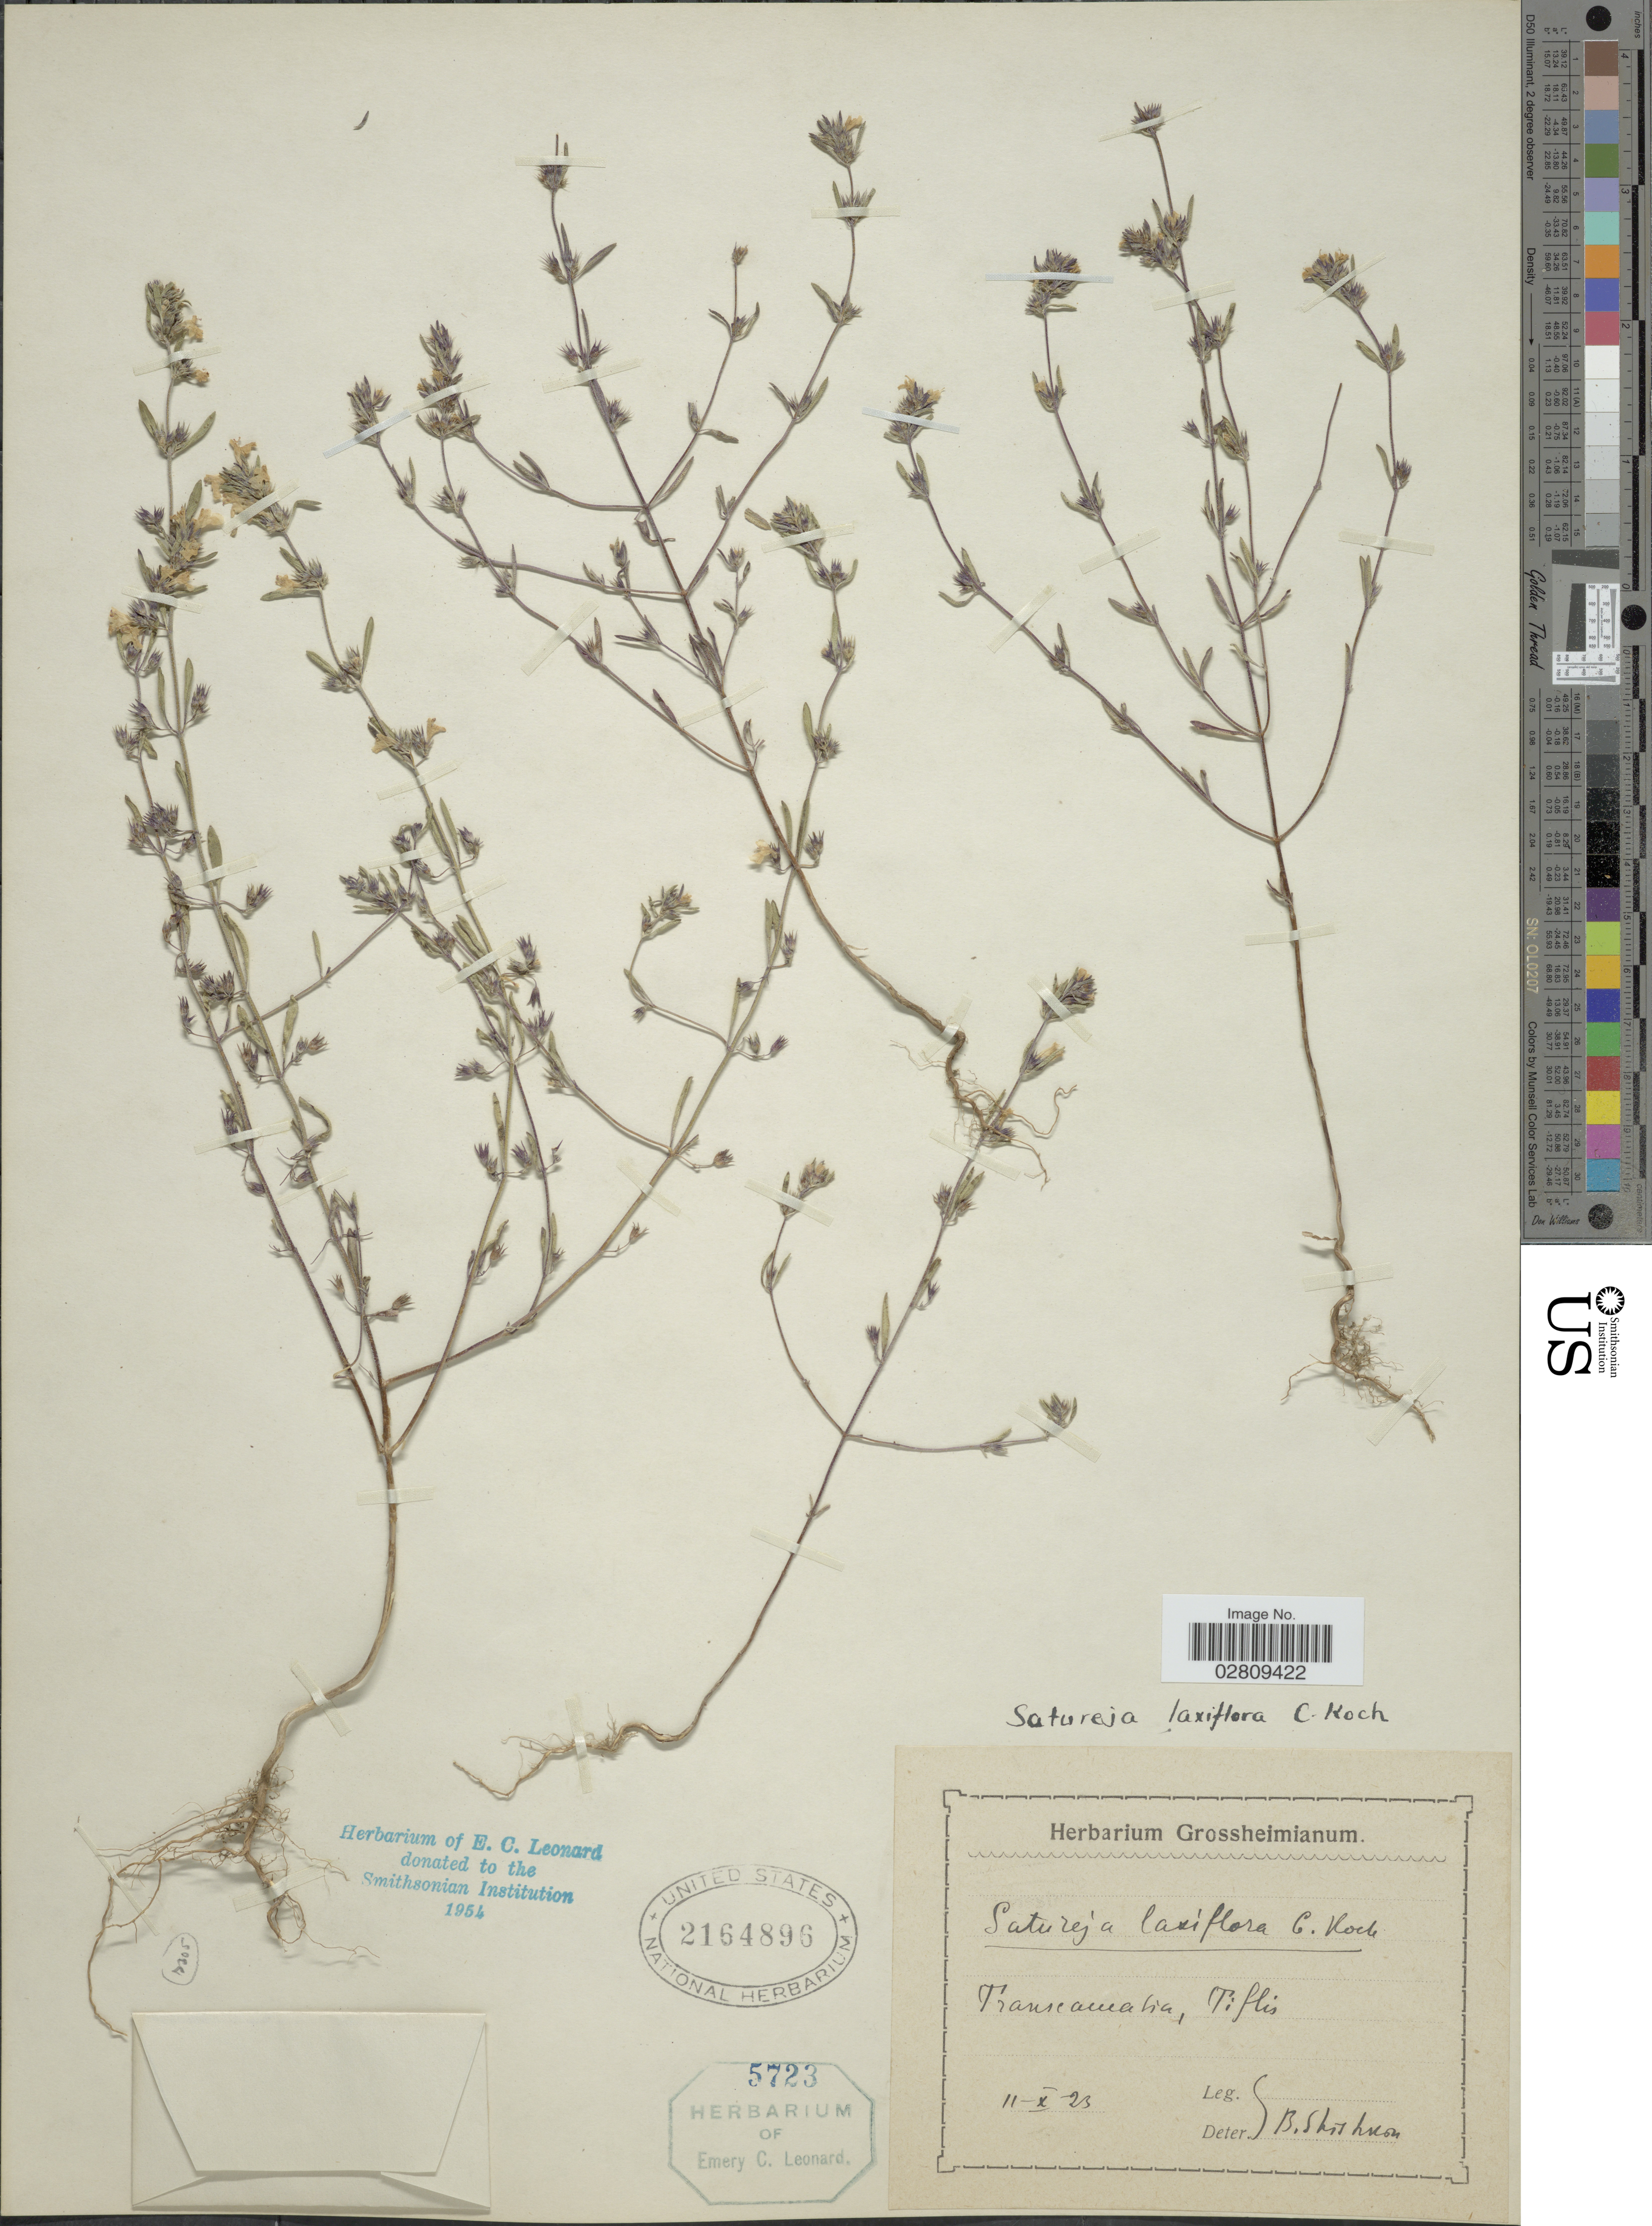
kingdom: Plantae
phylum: Tracheophyta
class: Magnoliopsida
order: Lamiales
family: Lamiaceae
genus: Satureja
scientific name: Satureja laxiflora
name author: K. Koch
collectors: B. Skistinon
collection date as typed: Transcribed d/m/y: 11/10/23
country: Georgia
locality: Transcamalia, Tiflis.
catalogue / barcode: US 2164896